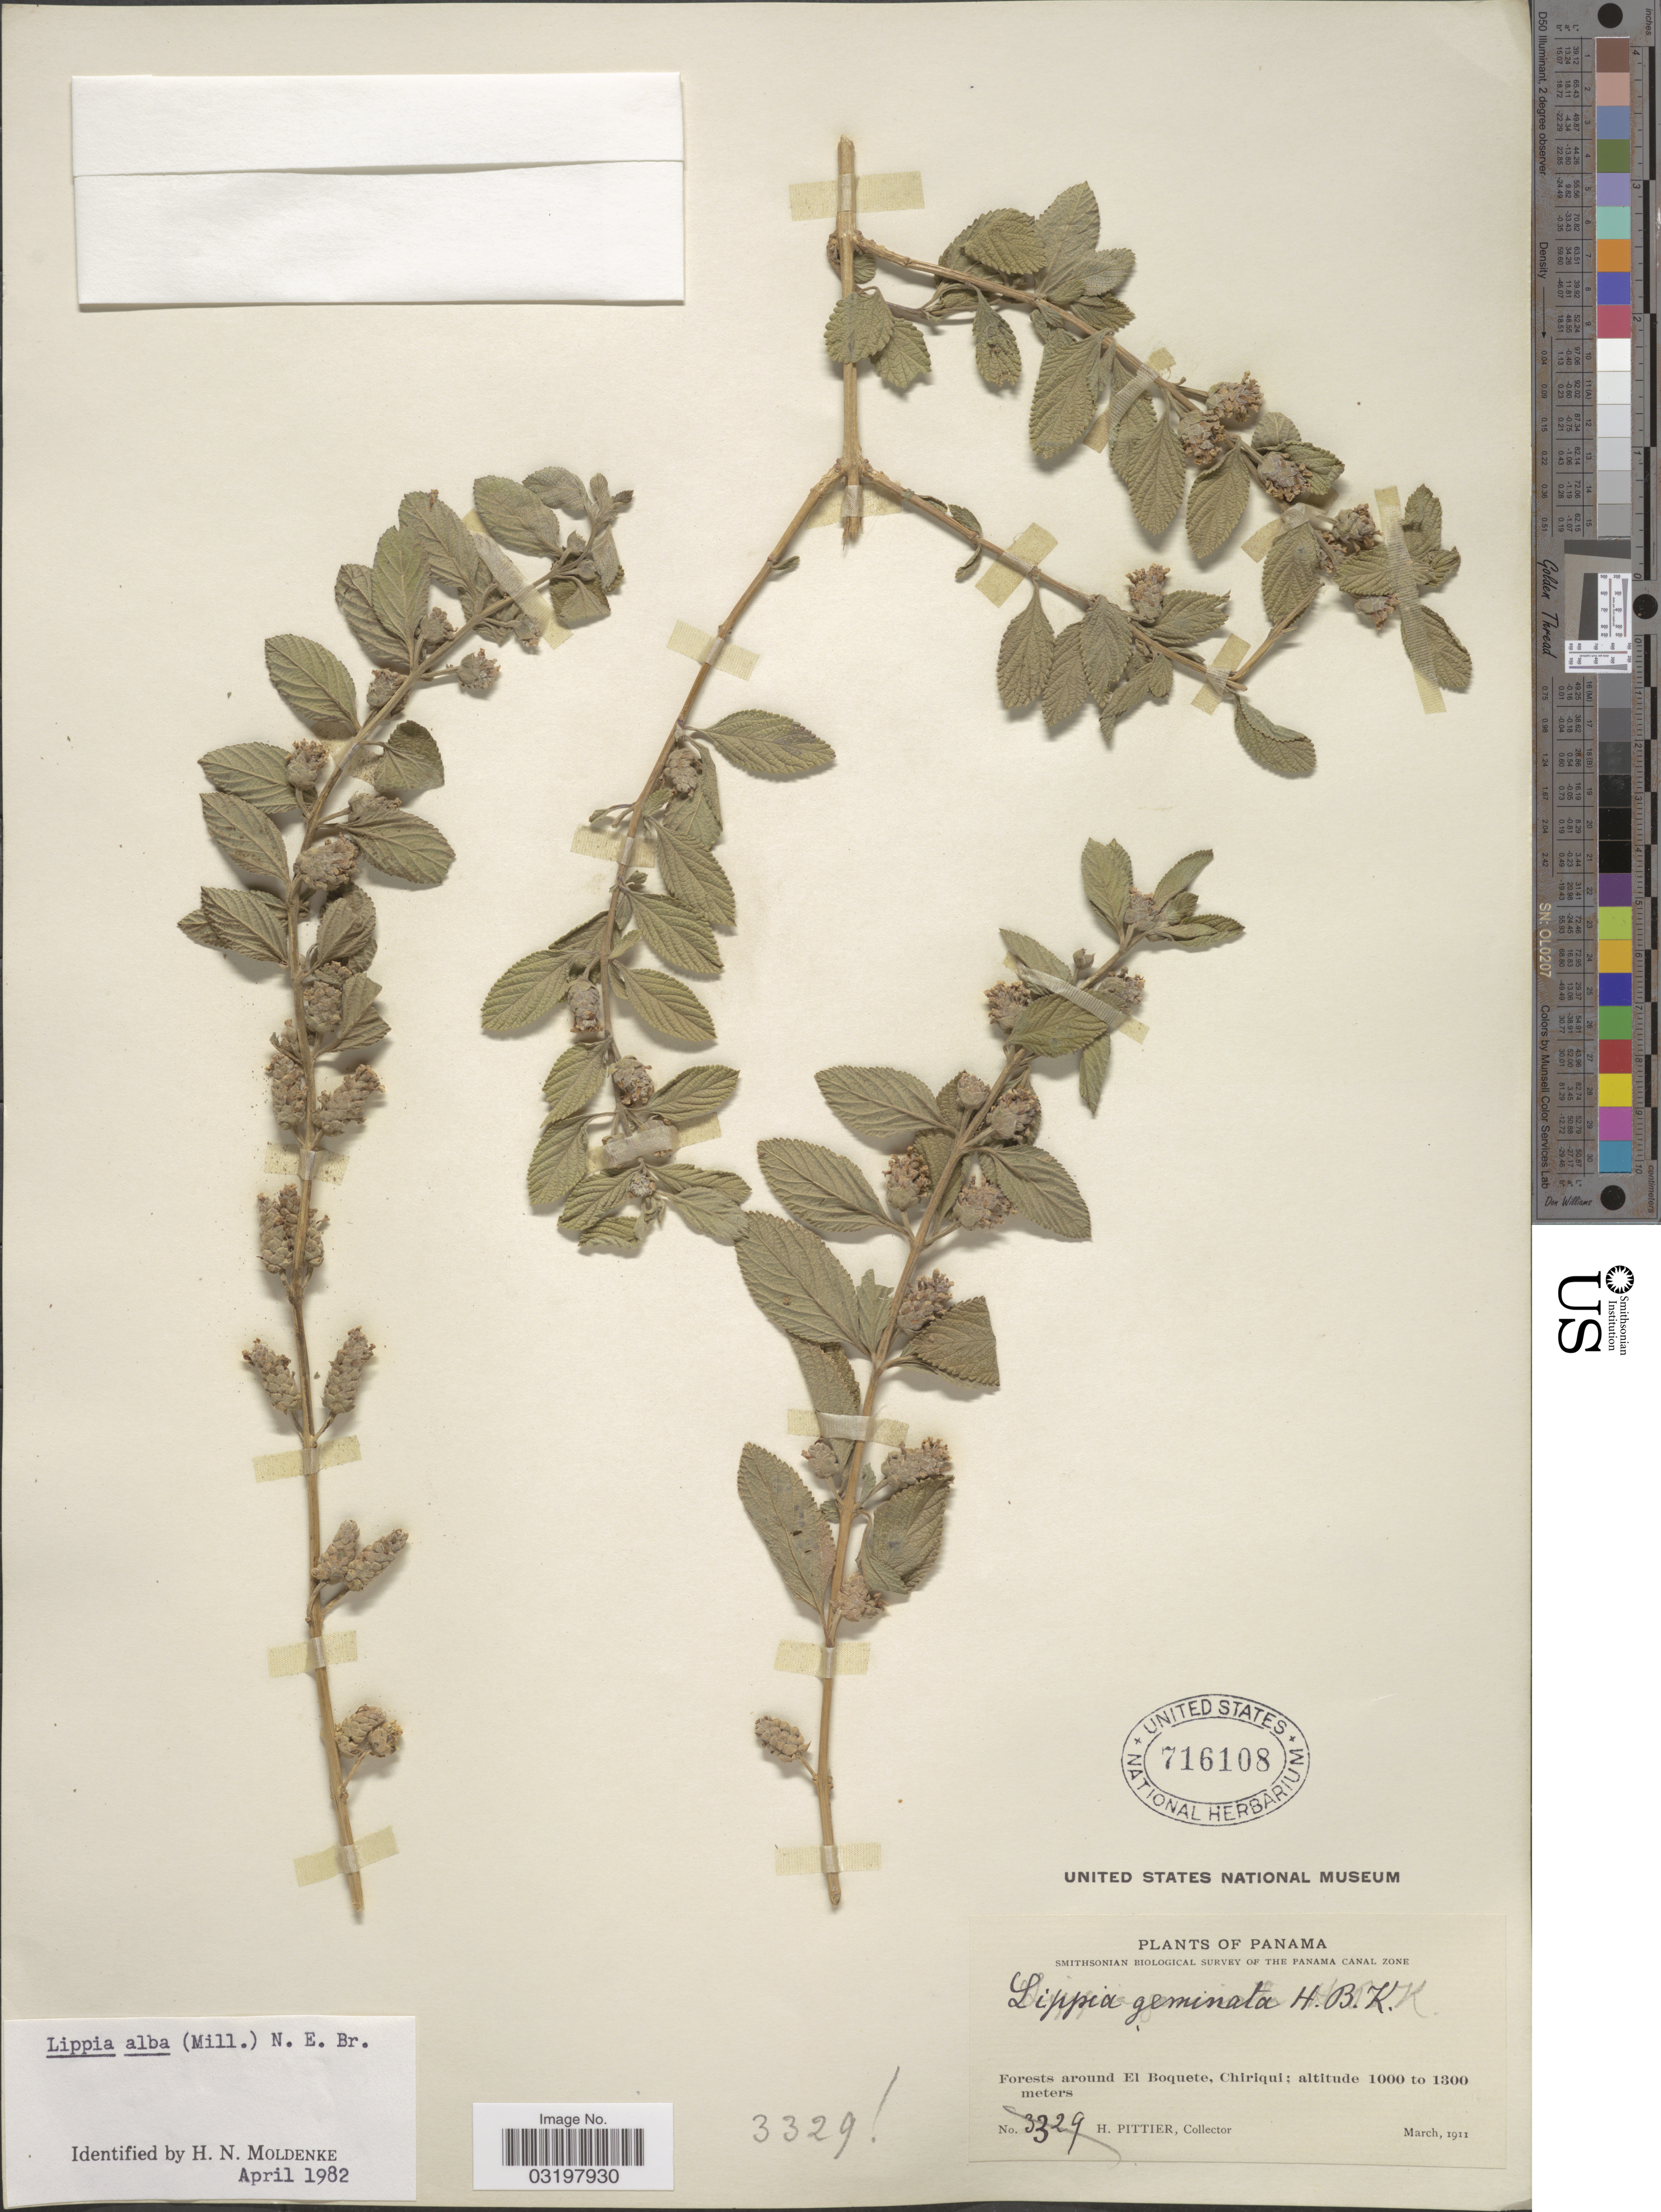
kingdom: Plantae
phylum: Tracheophyta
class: Magnoliopsida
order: Lamiales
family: Verbenaceae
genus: Lippia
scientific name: Lippia alba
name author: (Mill.) N.E. Br. ex Britton & P. Wilson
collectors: H. F. Pittier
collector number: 3329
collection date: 1911-03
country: Panama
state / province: Chiriqui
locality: Forests around El Boquete, Chiriquí.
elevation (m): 1000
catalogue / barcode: US 716108